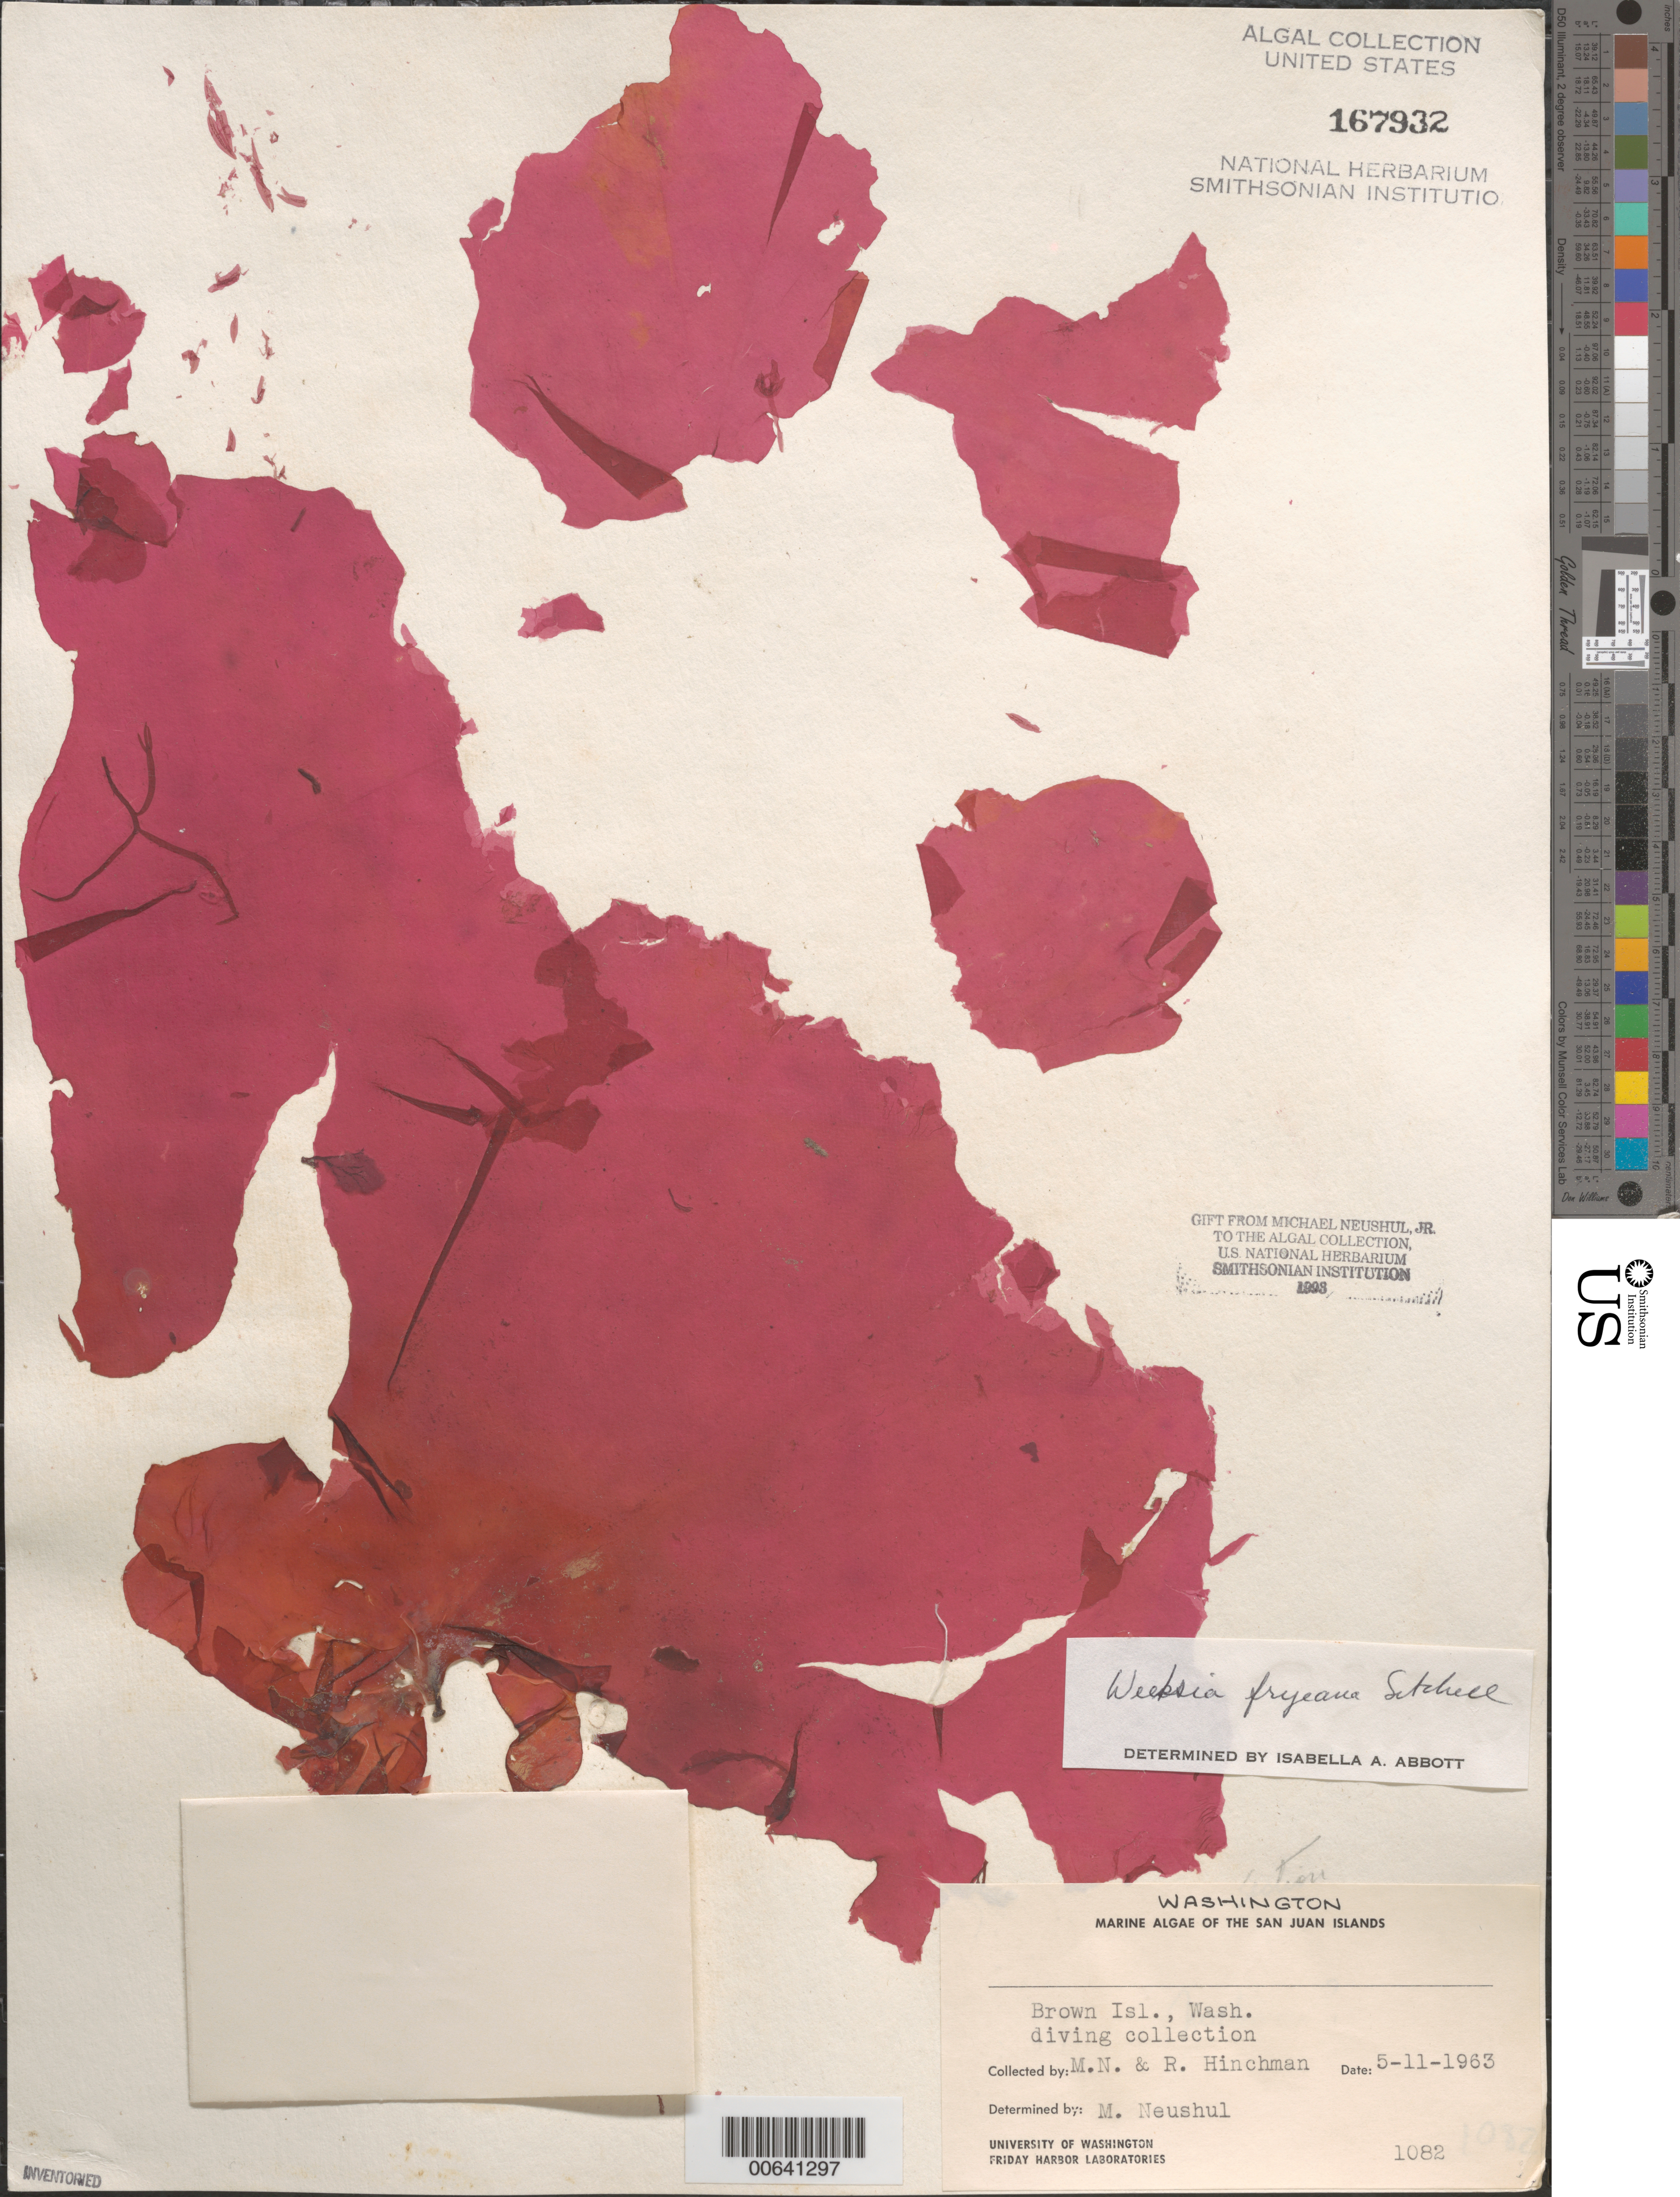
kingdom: Plantae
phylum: Rhodophyta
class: Florideophyceae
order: Gigartinales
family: Dumontiaceae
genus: Weeksia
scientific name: Weeksia coccinea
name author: (Harv.) S.C. Lindstrom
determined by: Algae name updating Project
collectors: M. Neushul & R. Hinchman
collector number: Neushul 1082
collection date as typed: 11 May 1963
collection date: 1963-05-11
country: United States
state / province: Washington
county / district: San Juan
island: Brown Island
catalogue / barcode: US 167932